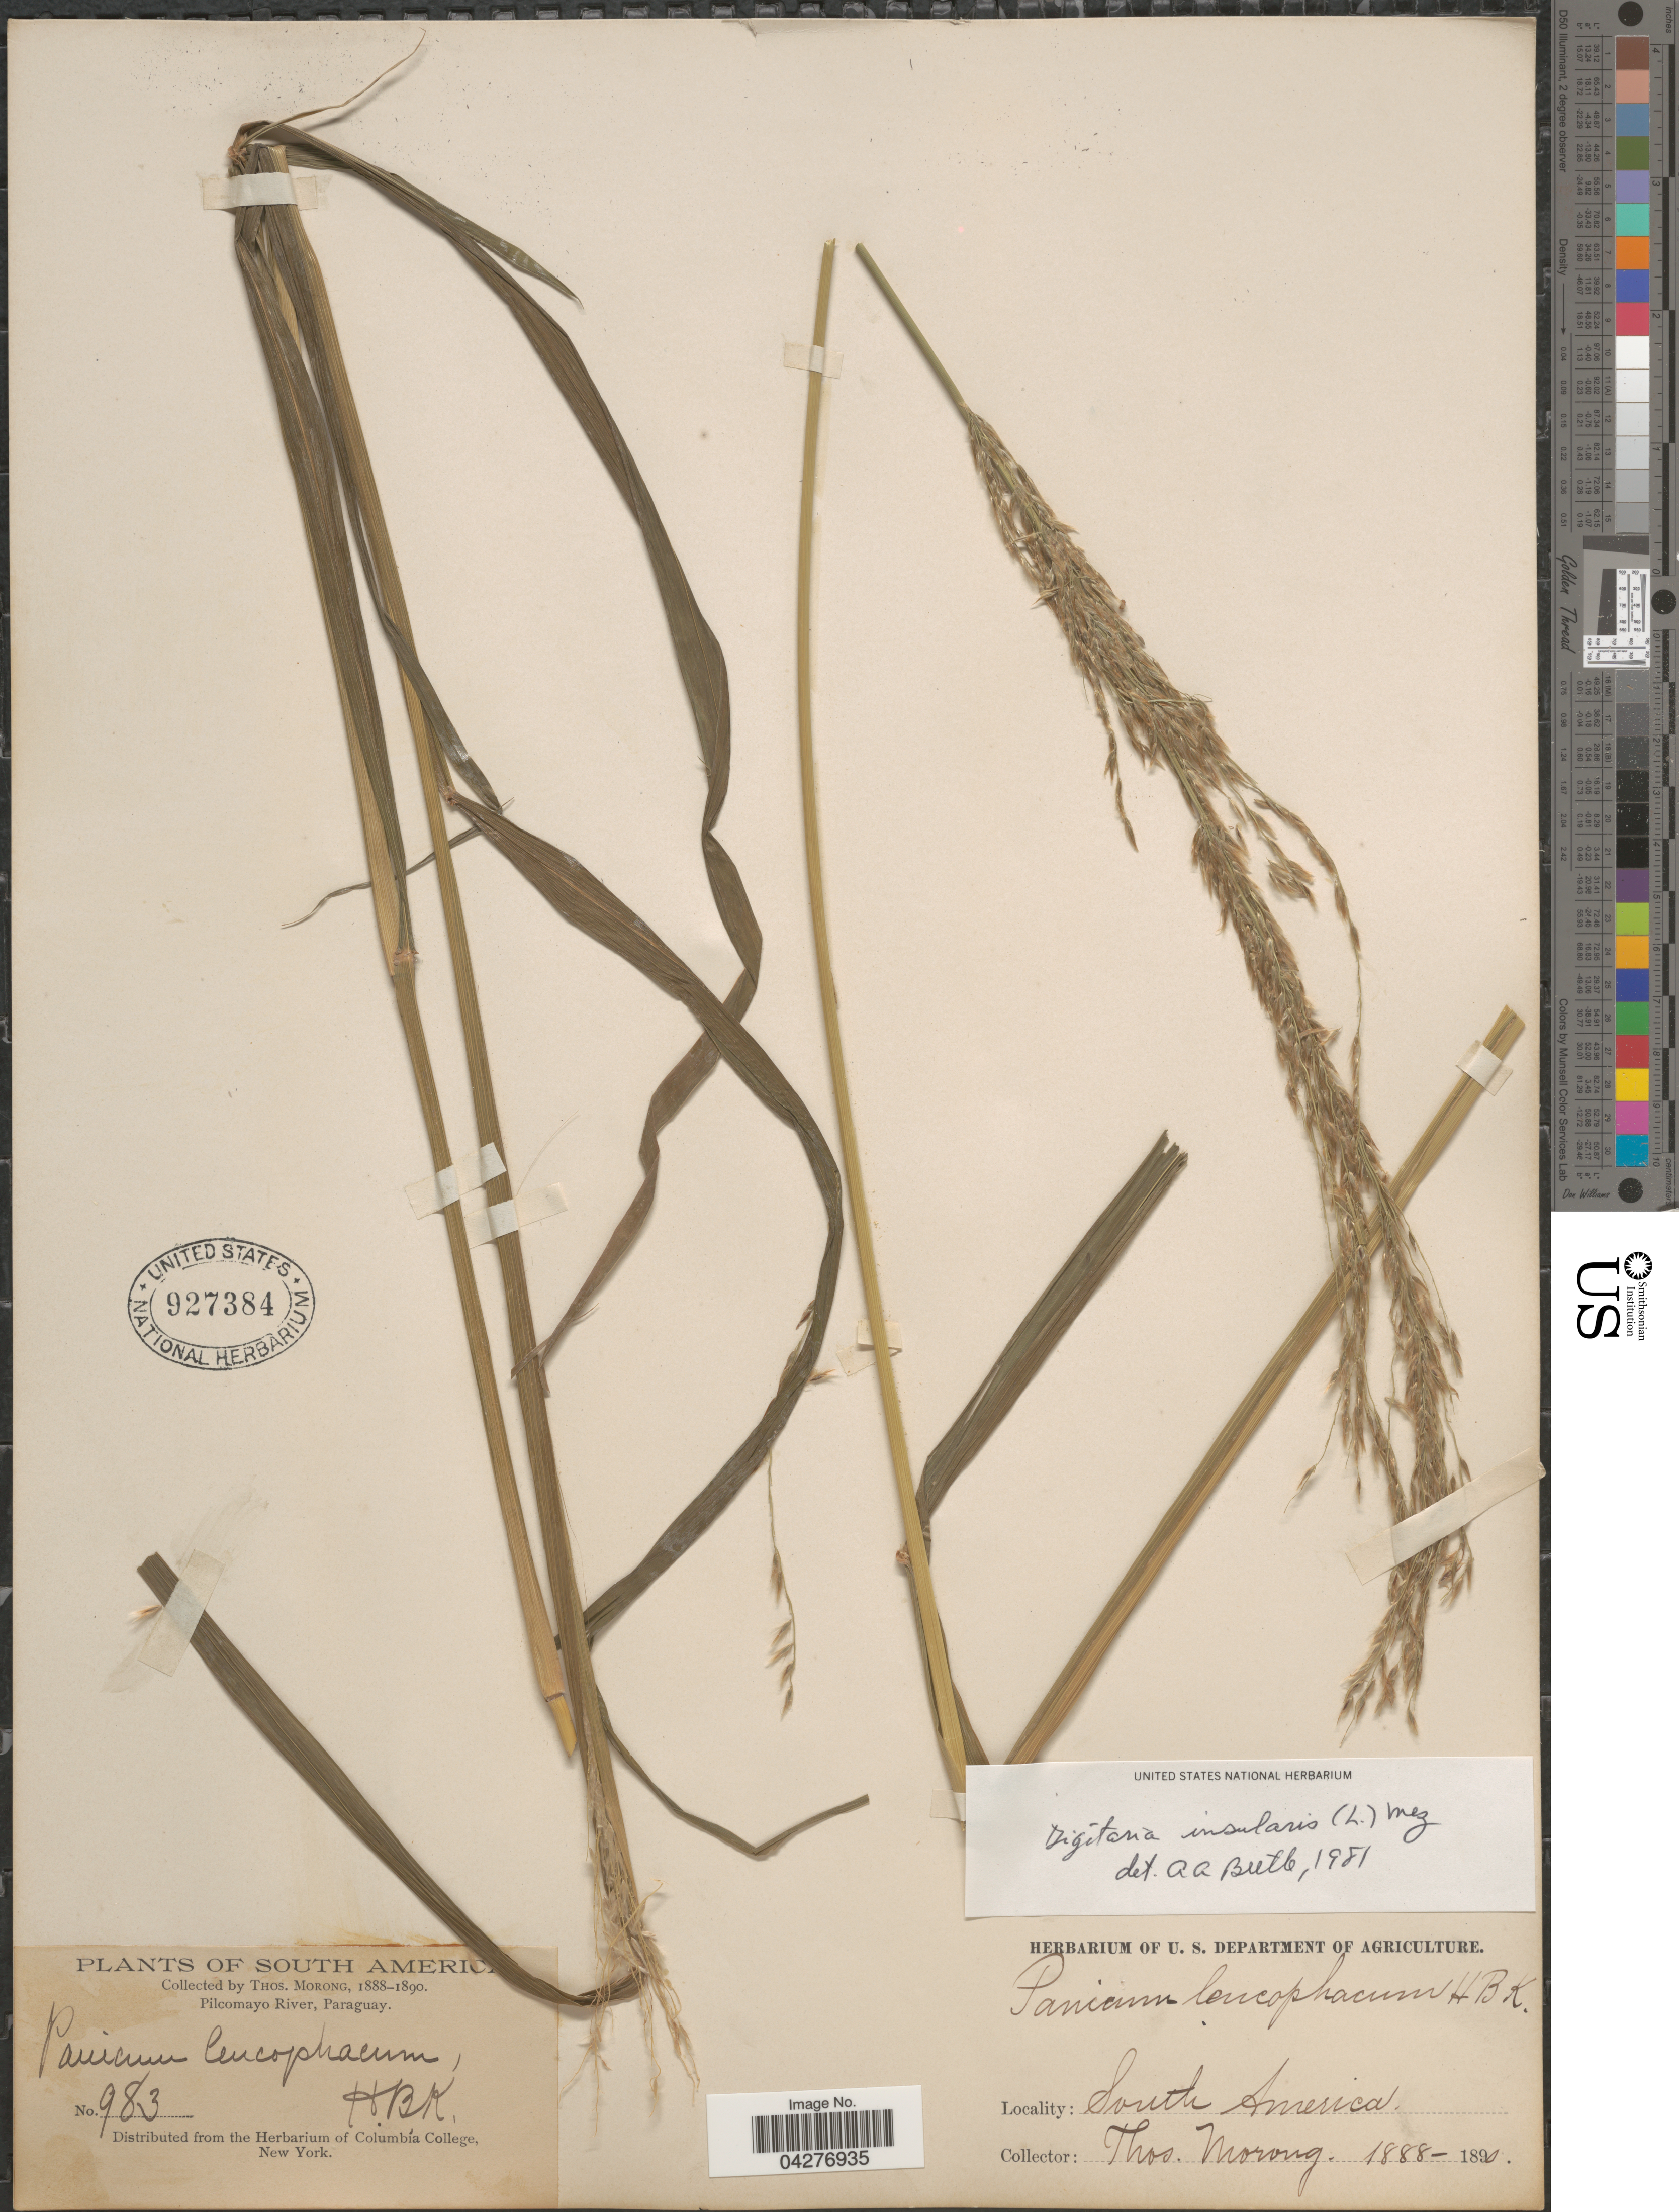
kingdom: Plantae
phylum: Tracheophyta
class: Liliopsida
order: Poales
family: Poaceae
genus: Digitaria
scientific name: Digitaria insularis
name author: (L.) Fedde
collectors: ex herb. T. Morong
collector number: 983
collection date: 1888/1890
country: Paraguay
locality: Pilcomayo River.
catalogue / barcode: US 927384